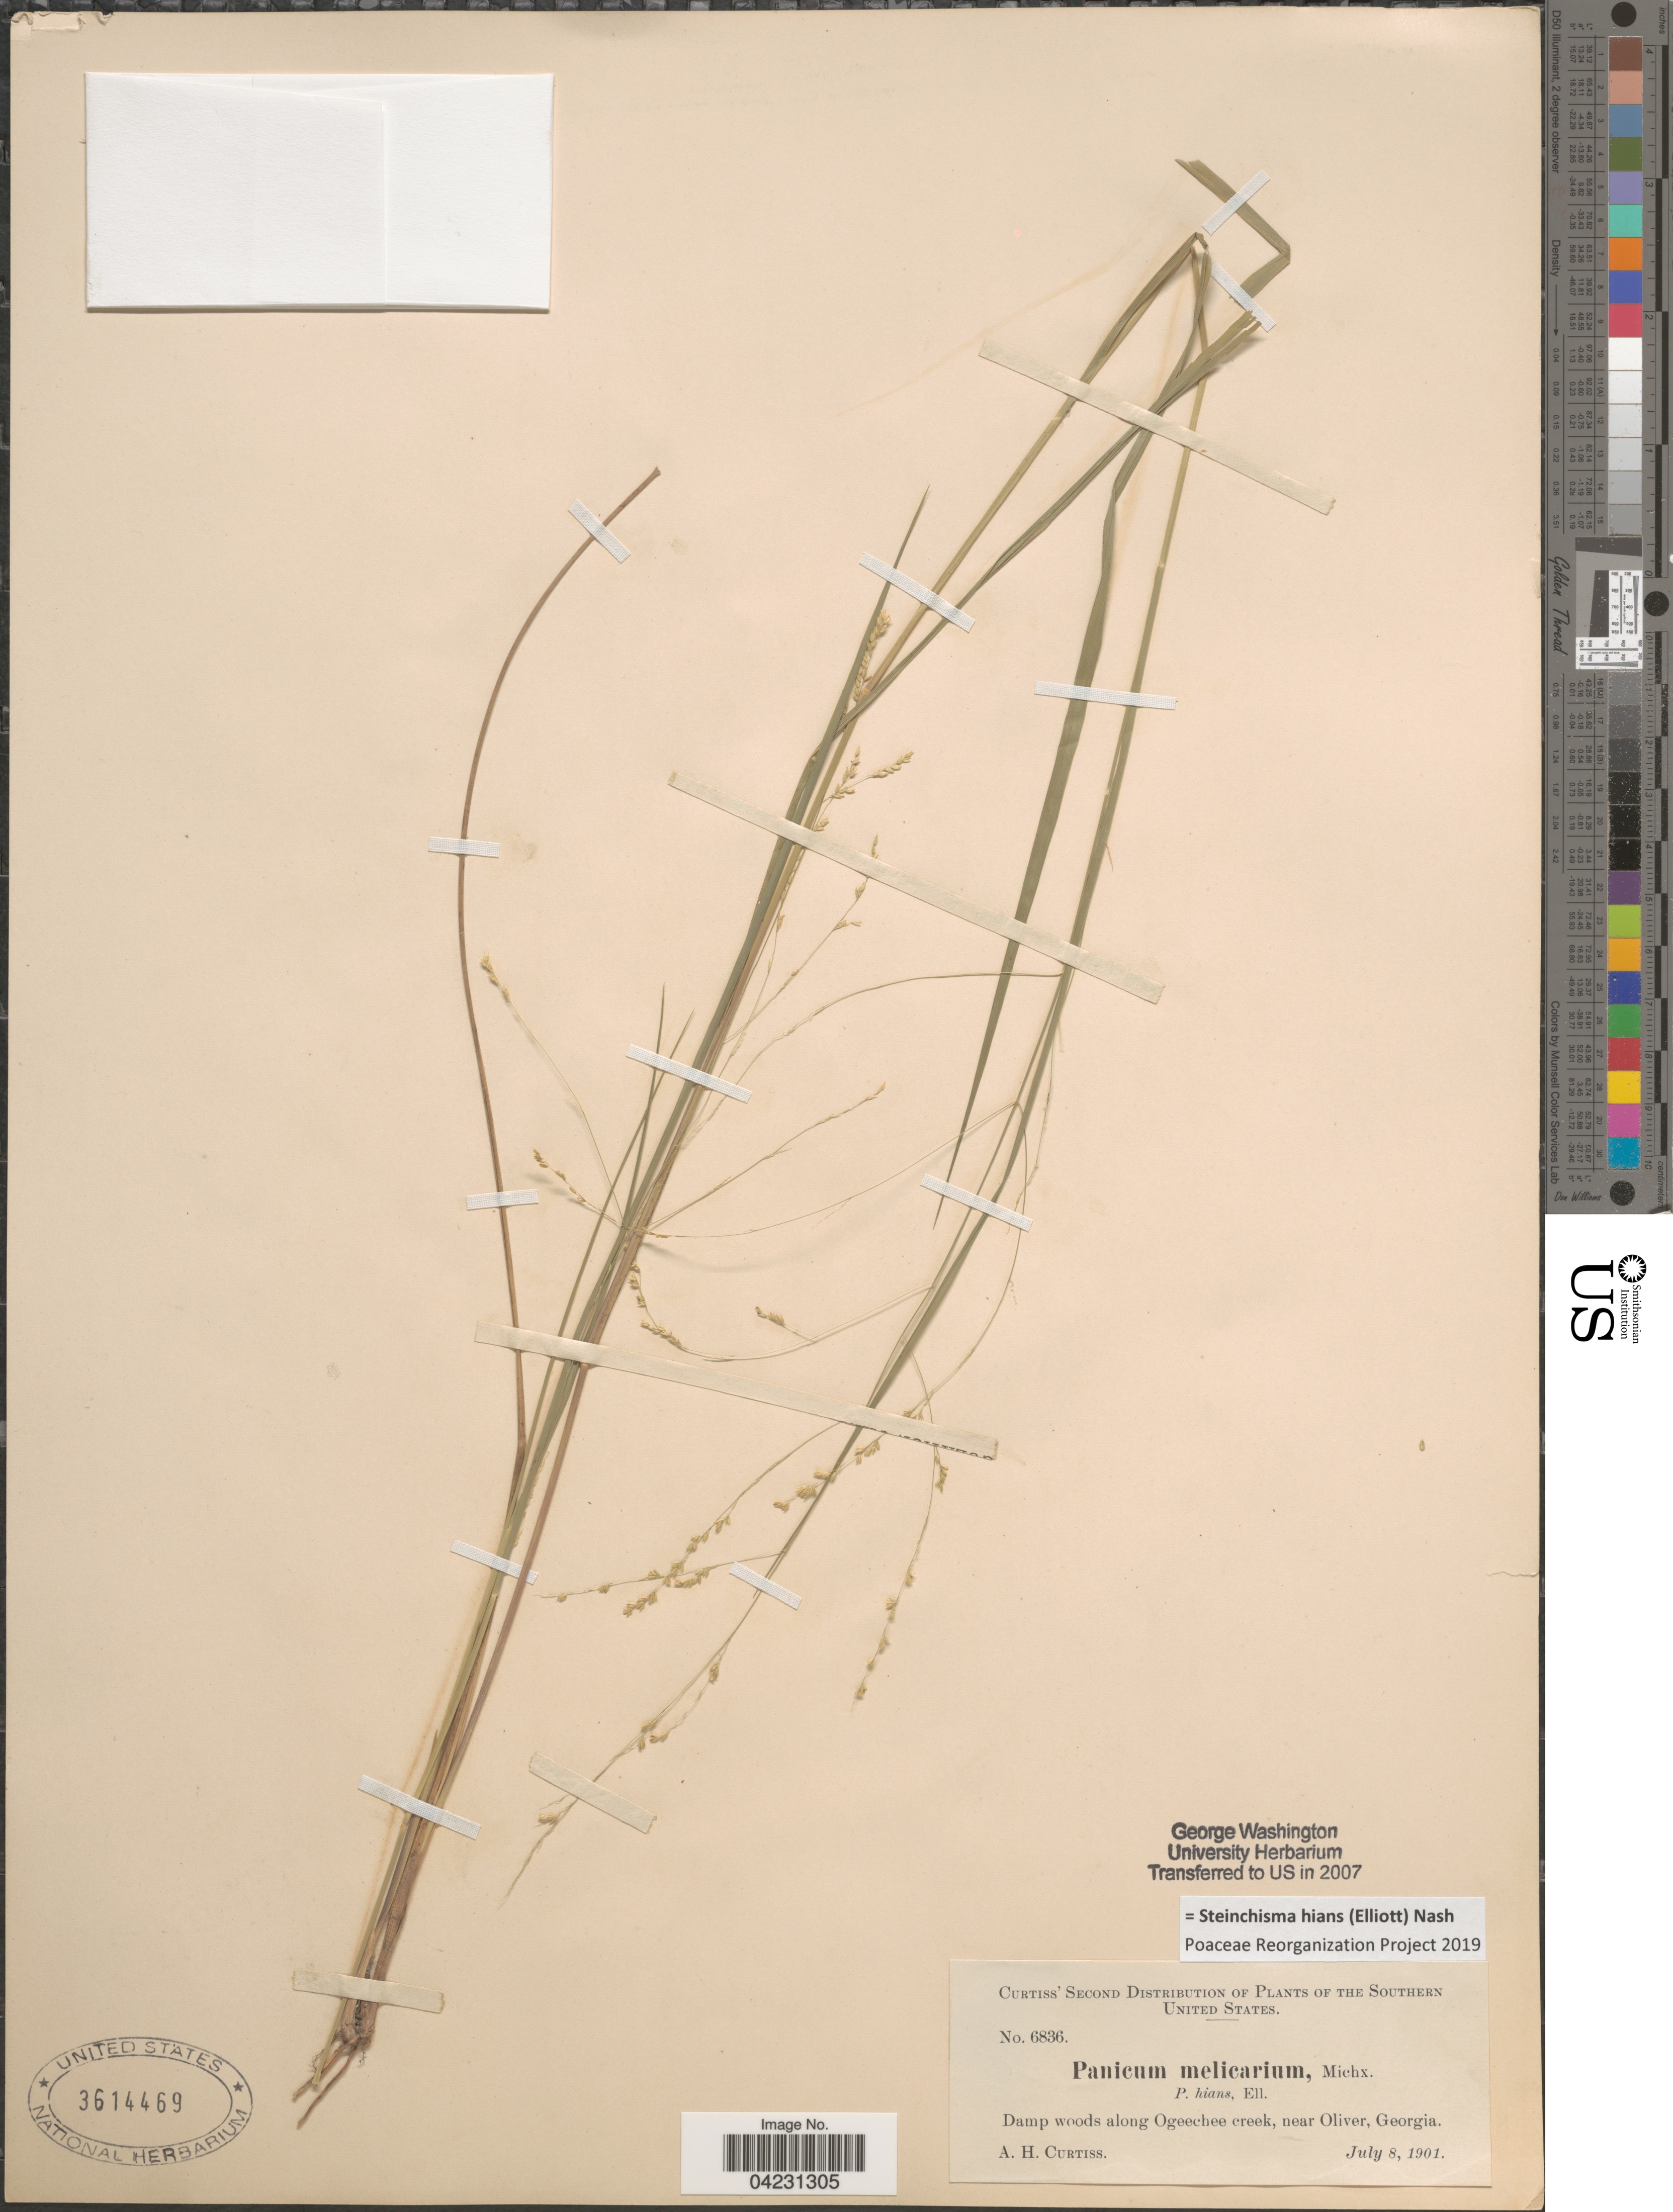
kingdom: Plantae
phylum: Tracheophyta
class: Liliopsida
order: Poales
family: Poaceae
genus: Steinchisma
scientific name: Steinchisma hians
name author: (Elliott) Nash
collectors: A. H. Curtiss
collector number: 6836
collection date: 1901-07-08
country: United States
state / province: Georgia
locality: Southern United States. Damp woods along Ogeechee creek, near Oliver.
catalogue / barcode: US 3614469